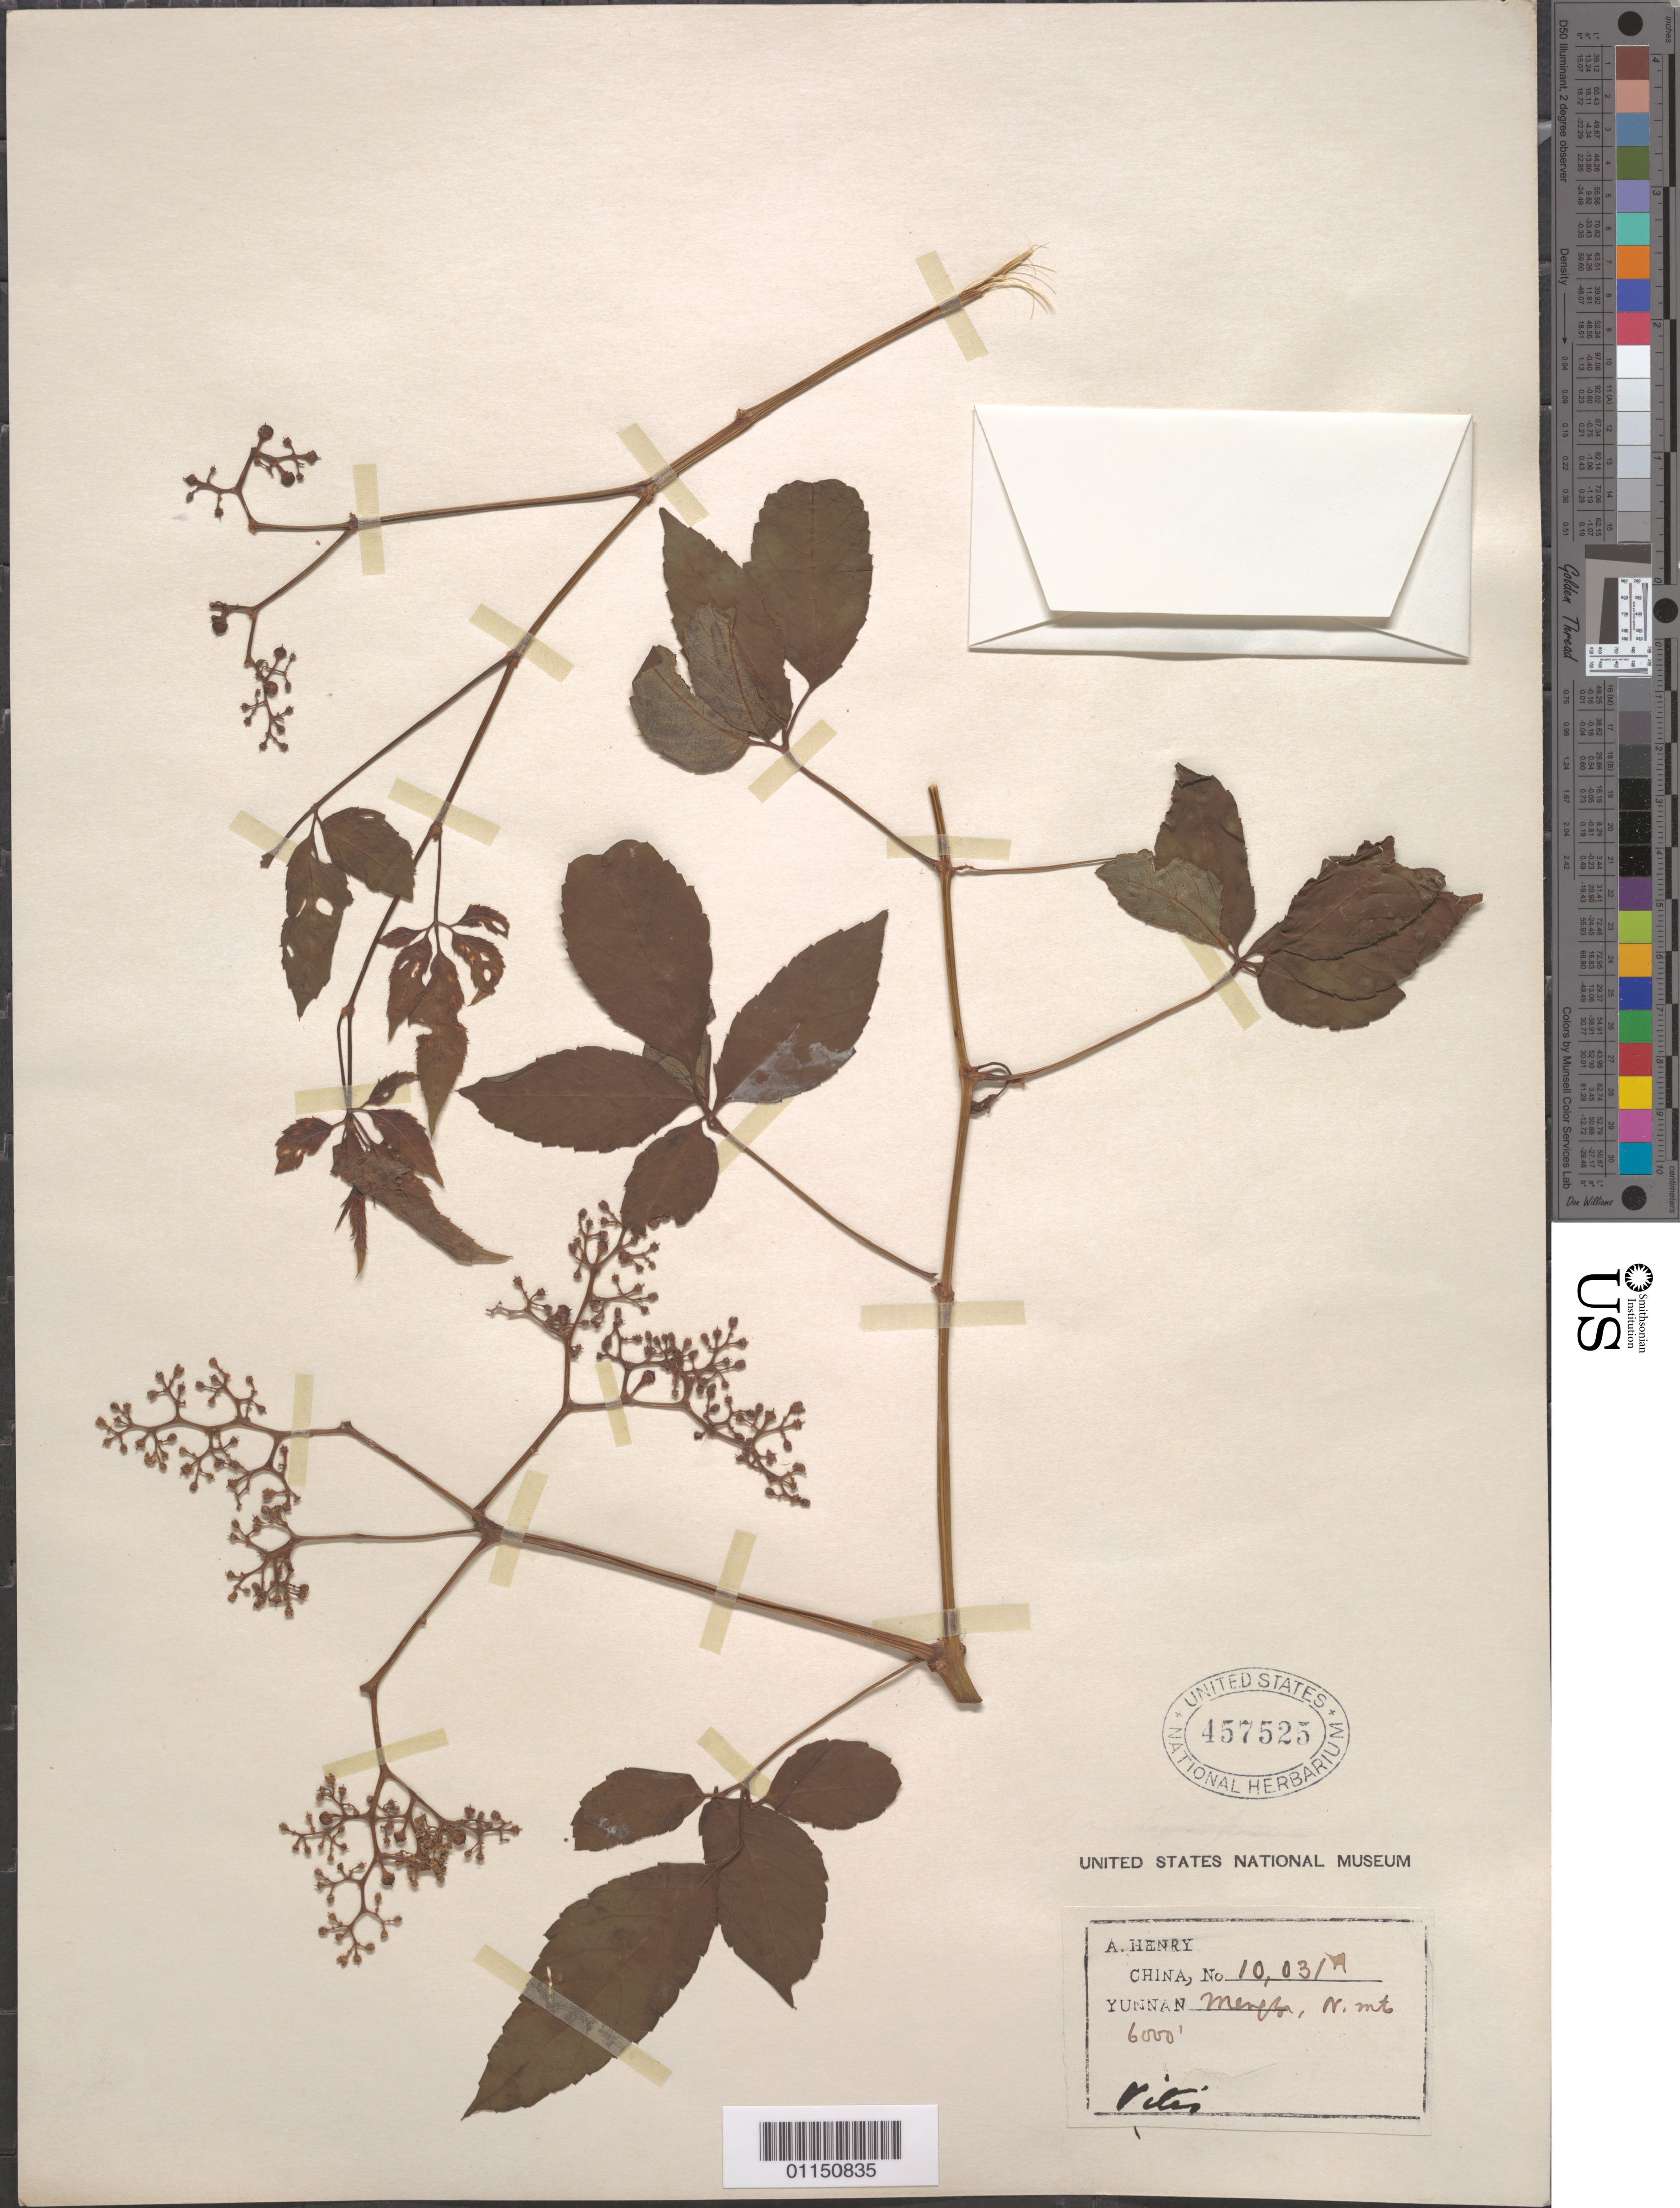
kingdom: Plantae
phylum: Tracheophyta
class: Magnoliopsida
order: Vitales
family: Vitaceae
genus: Tetrastigma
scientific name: Tetrastigma sp.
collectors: A. Henry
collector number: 10031 A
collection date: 1880/1920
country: China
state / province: Yunnan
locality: N Mts.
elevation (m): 1829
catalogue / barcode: US 457525